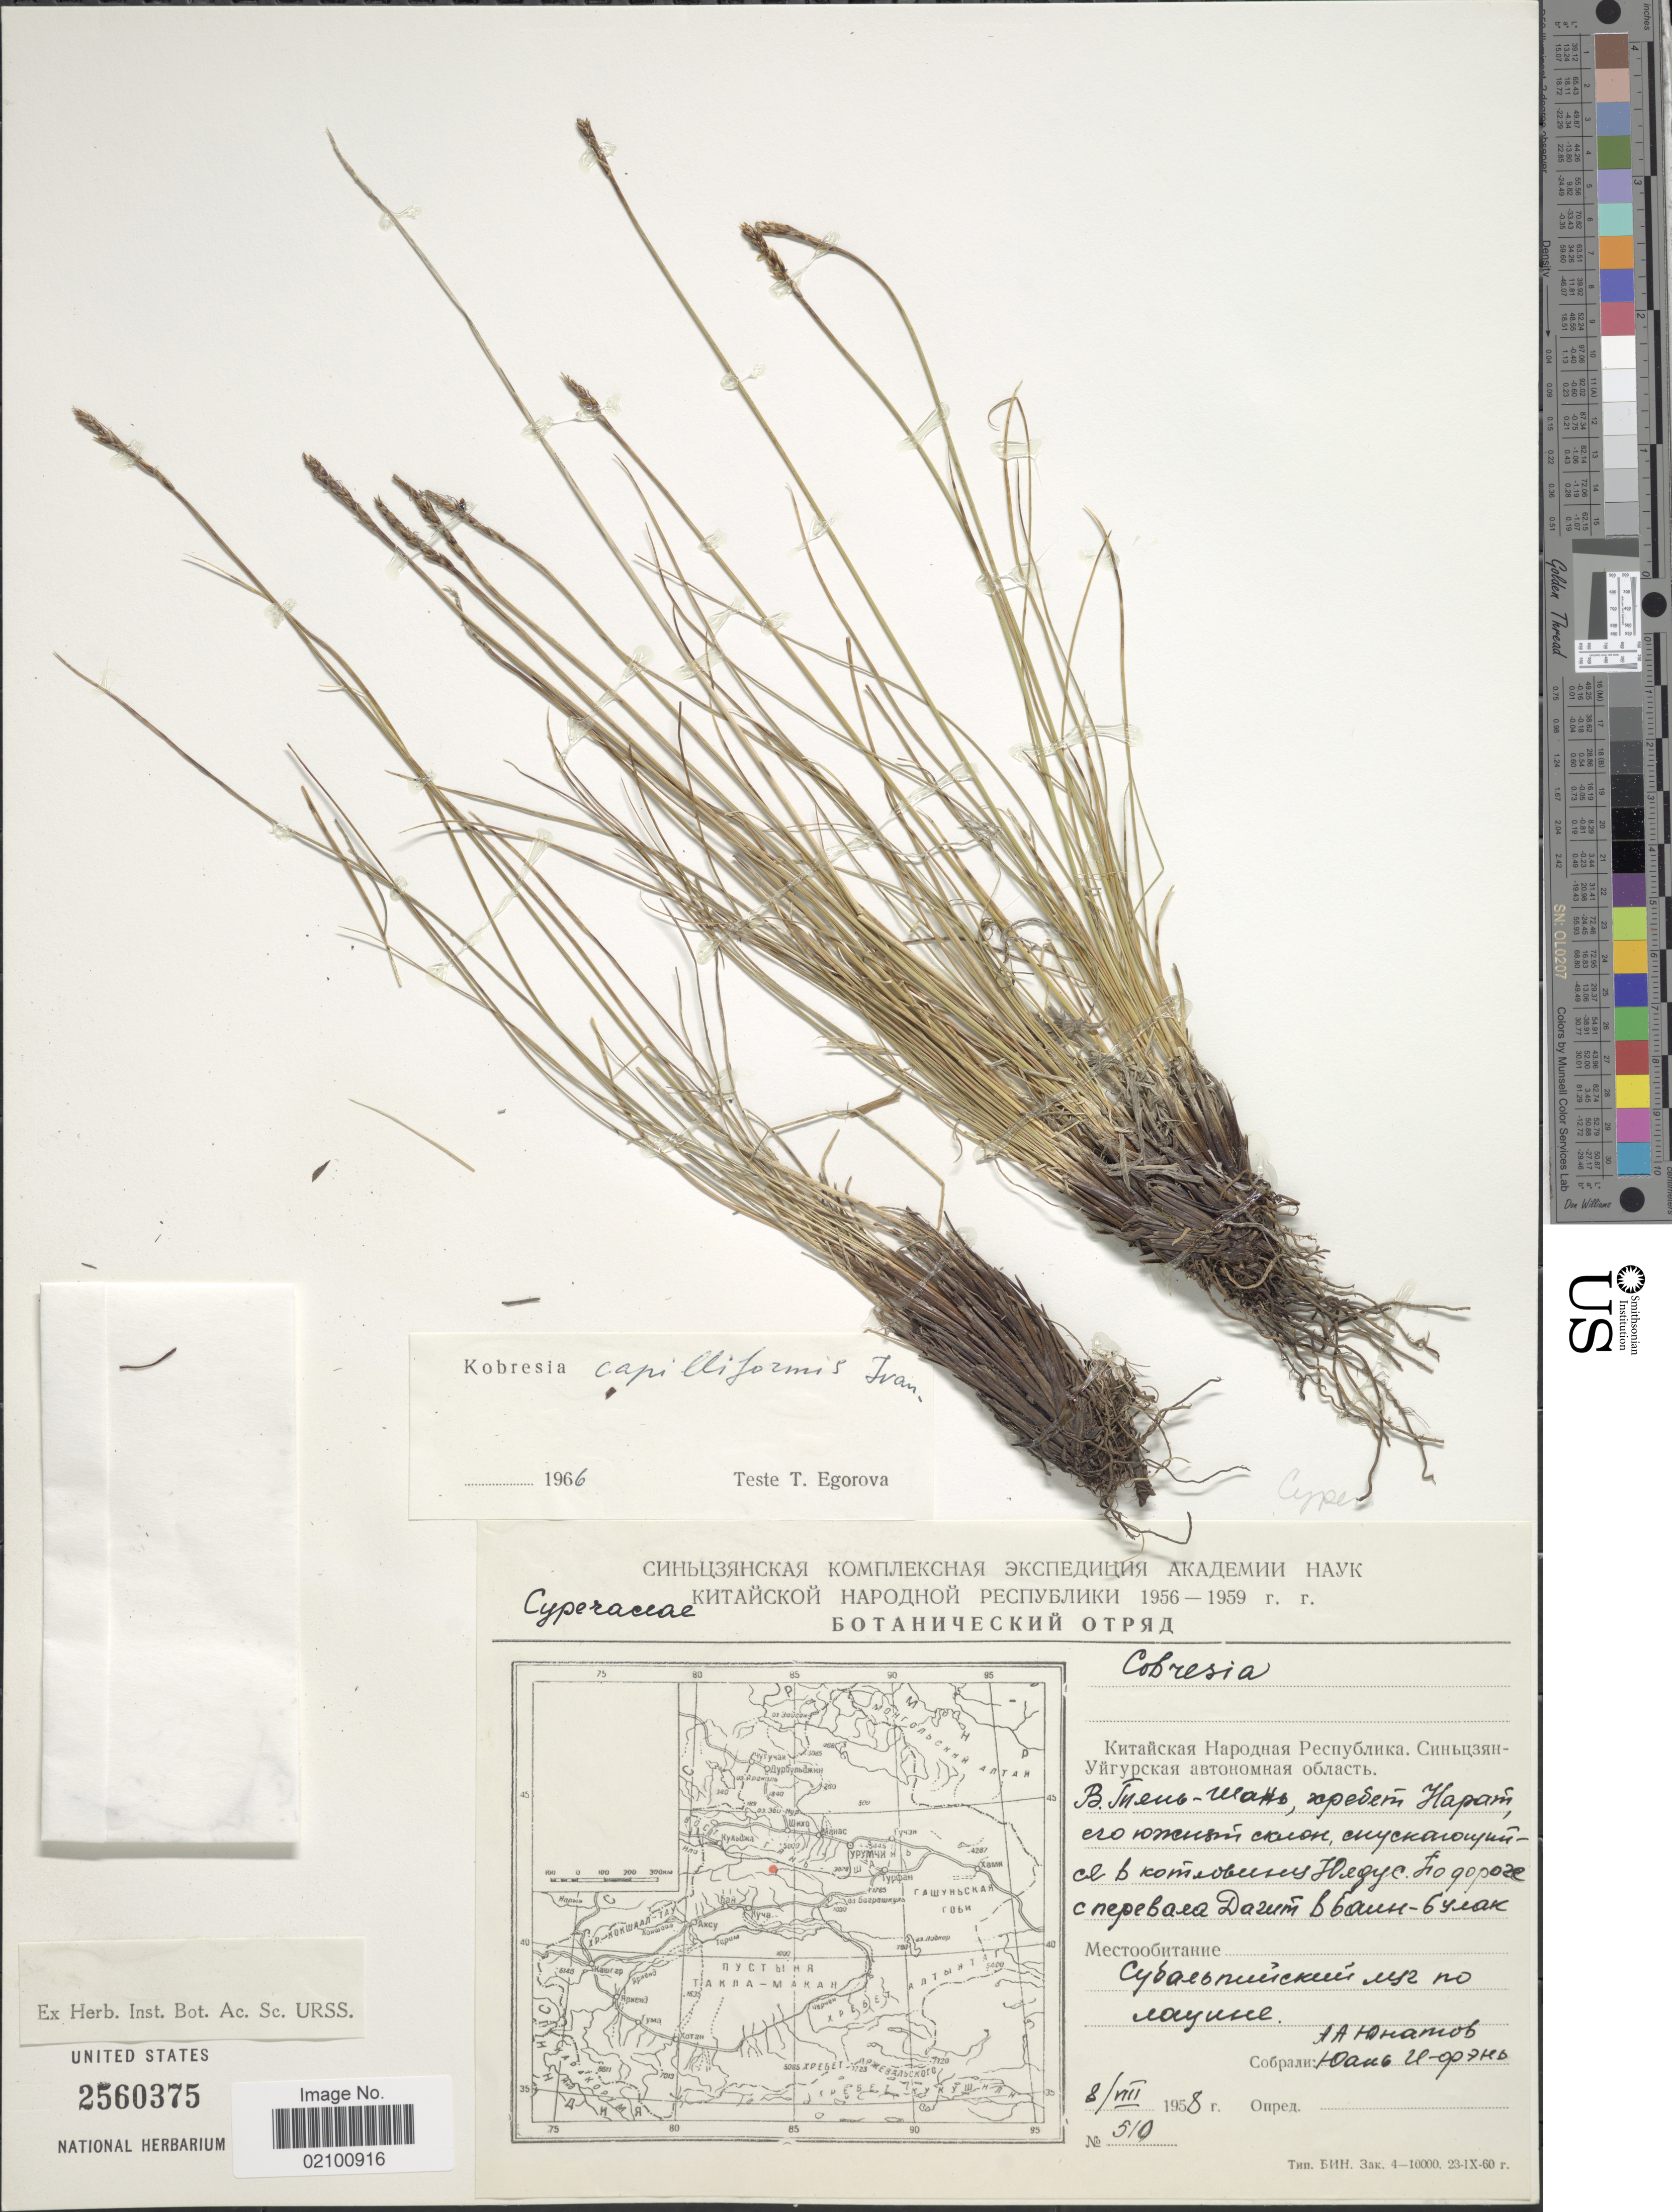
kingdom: Plantae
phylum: Tracheophyta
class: Liliopsida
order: Poales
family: Cyperaceae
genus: Carex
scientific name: Carex capillifolia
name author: (Decne.) S.R. Zhang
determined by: Strong, M. T., (US), Smithsonian Institution - National Museum of Natural History (UNITED STATES)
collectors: A. Unatov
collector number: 510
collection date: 1958-08-08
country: China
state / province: Xinjiang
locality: S slope of Narat, on the road to Bayanbulak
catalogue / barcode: US 2560375